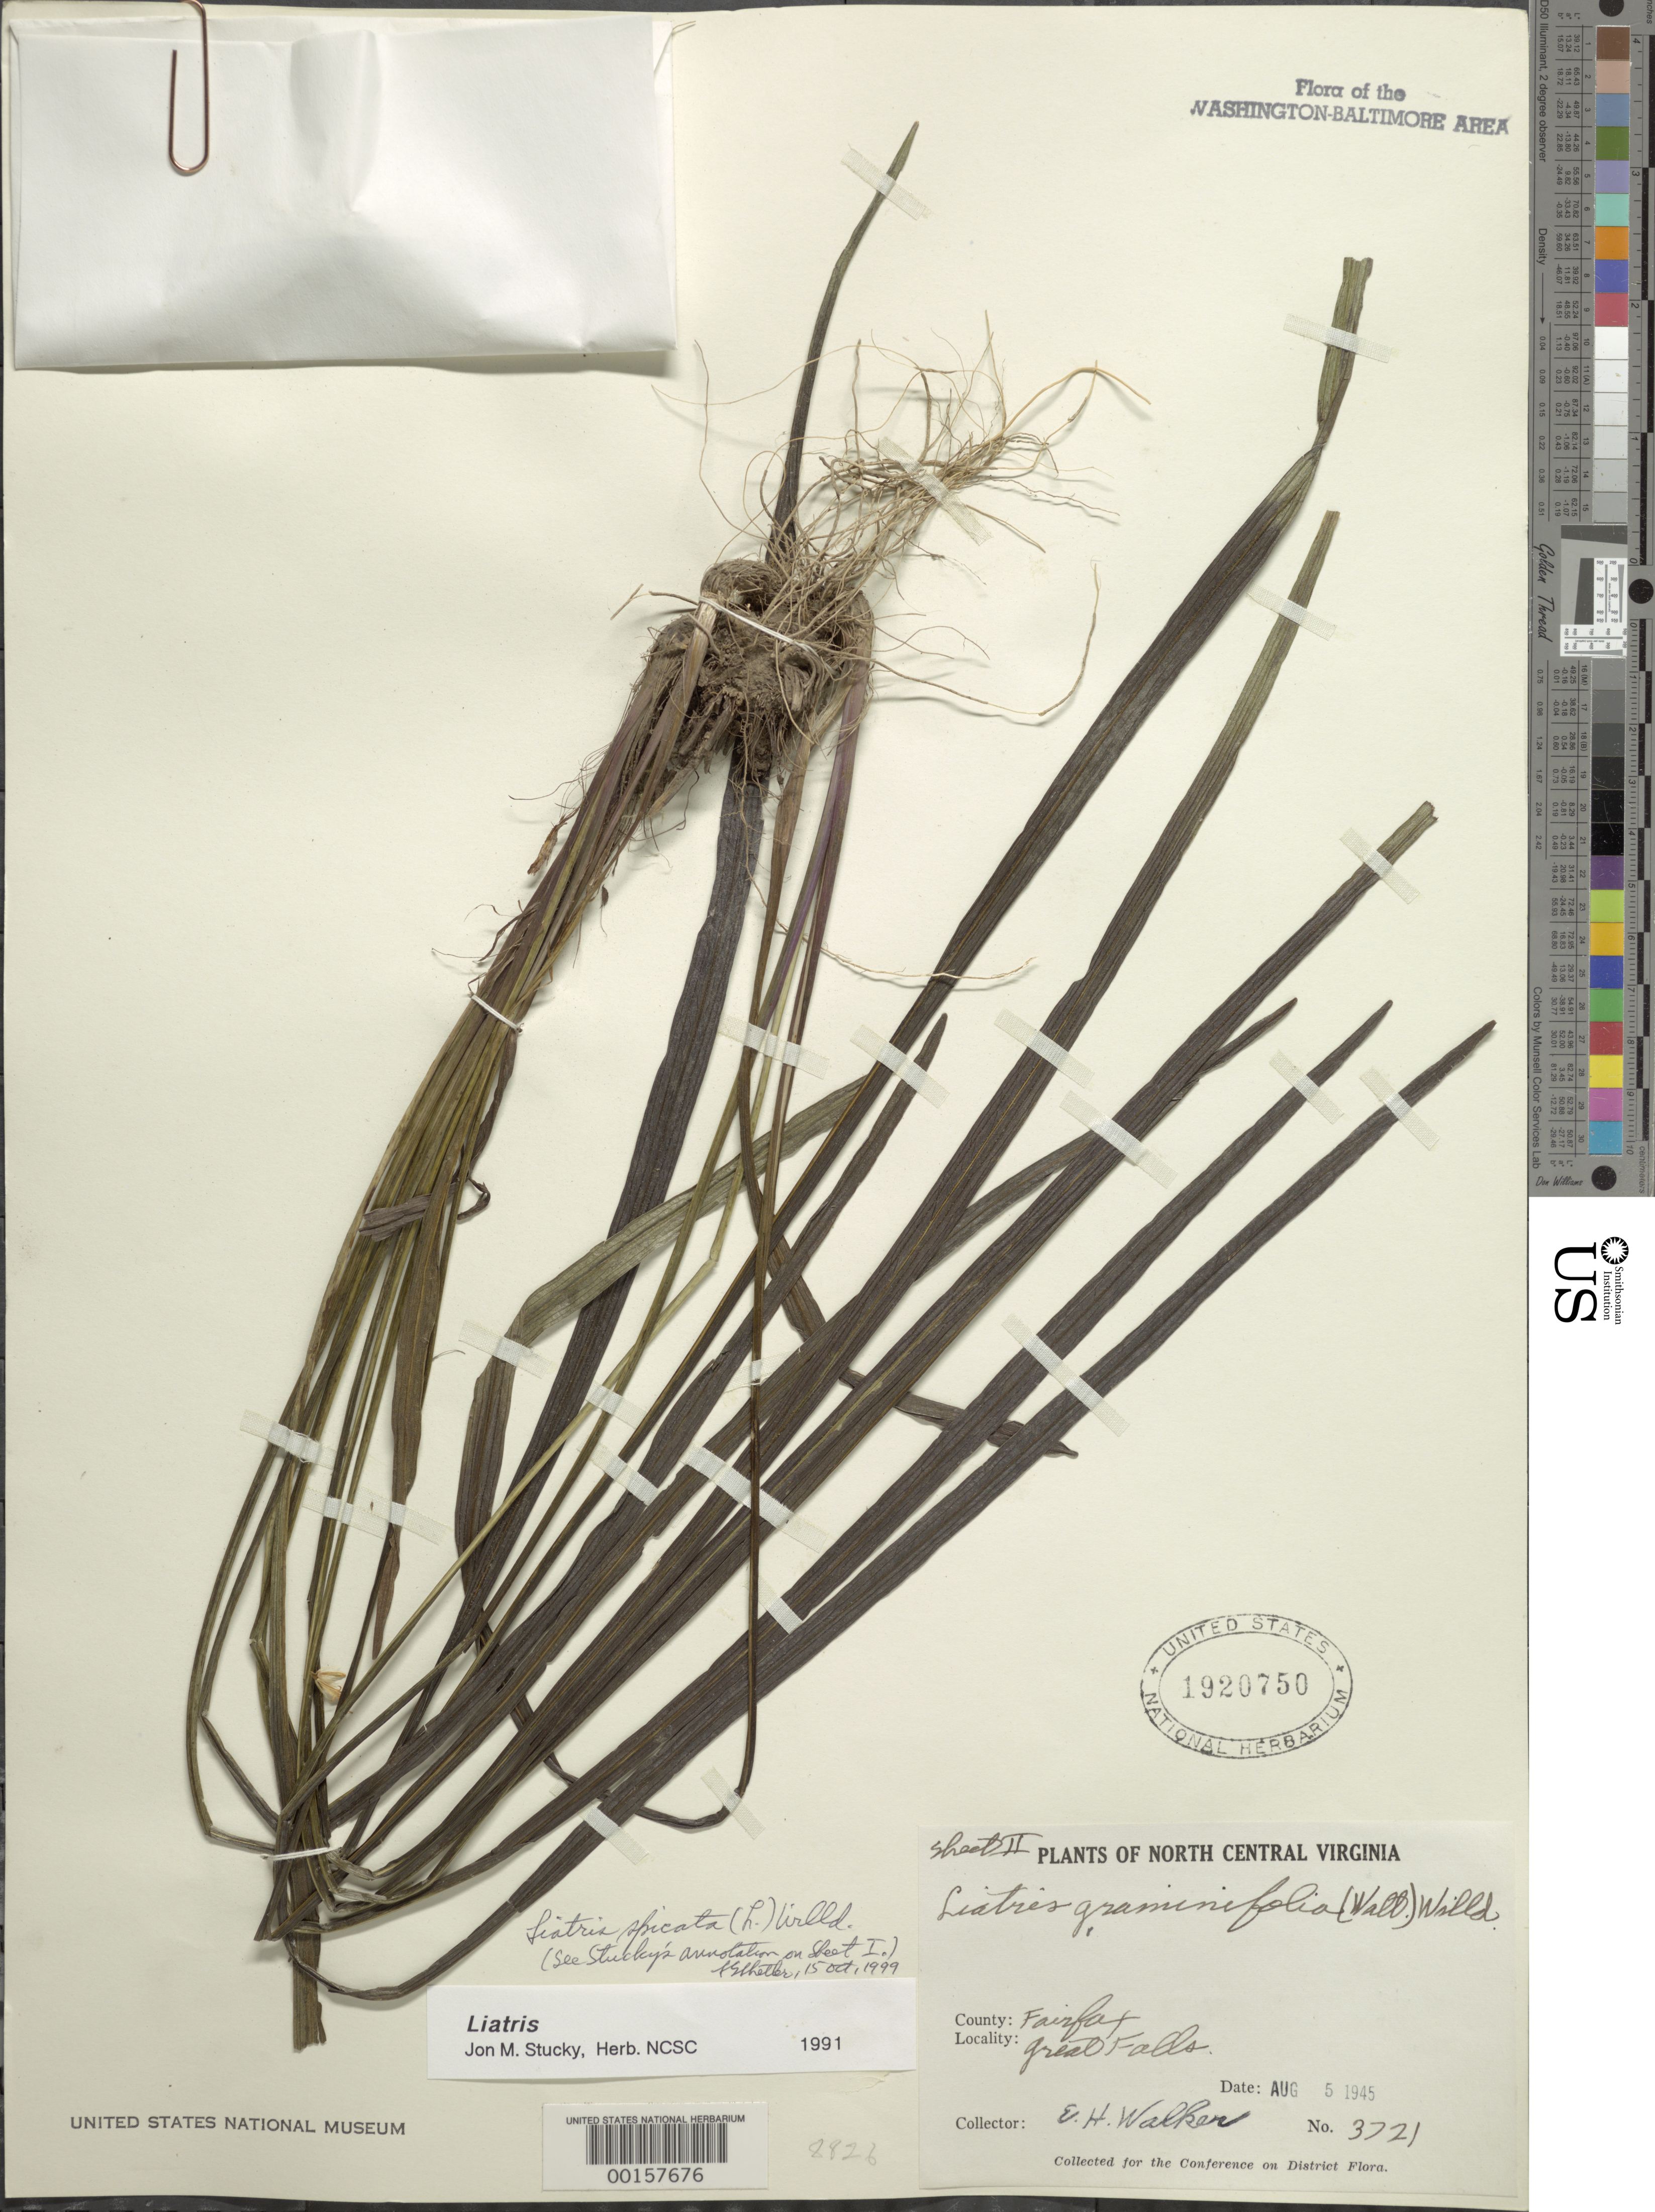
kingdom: Plantae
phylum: Tracheophyta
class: Magnoliopsida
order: Asterales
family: Asteraceae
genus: Liatris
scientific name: Liatris spicata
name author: (L.) Willd.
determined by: Shetler, Stanwyn G., (US), NMNH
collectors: E. H. Walker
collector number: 3721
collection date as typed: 05 Aug 1945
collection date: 1945-08-05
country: United States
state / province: Virginia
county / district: Fairfax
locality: Great Falls C. & O. Canal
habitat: Among rocks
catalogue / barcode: US 1920750